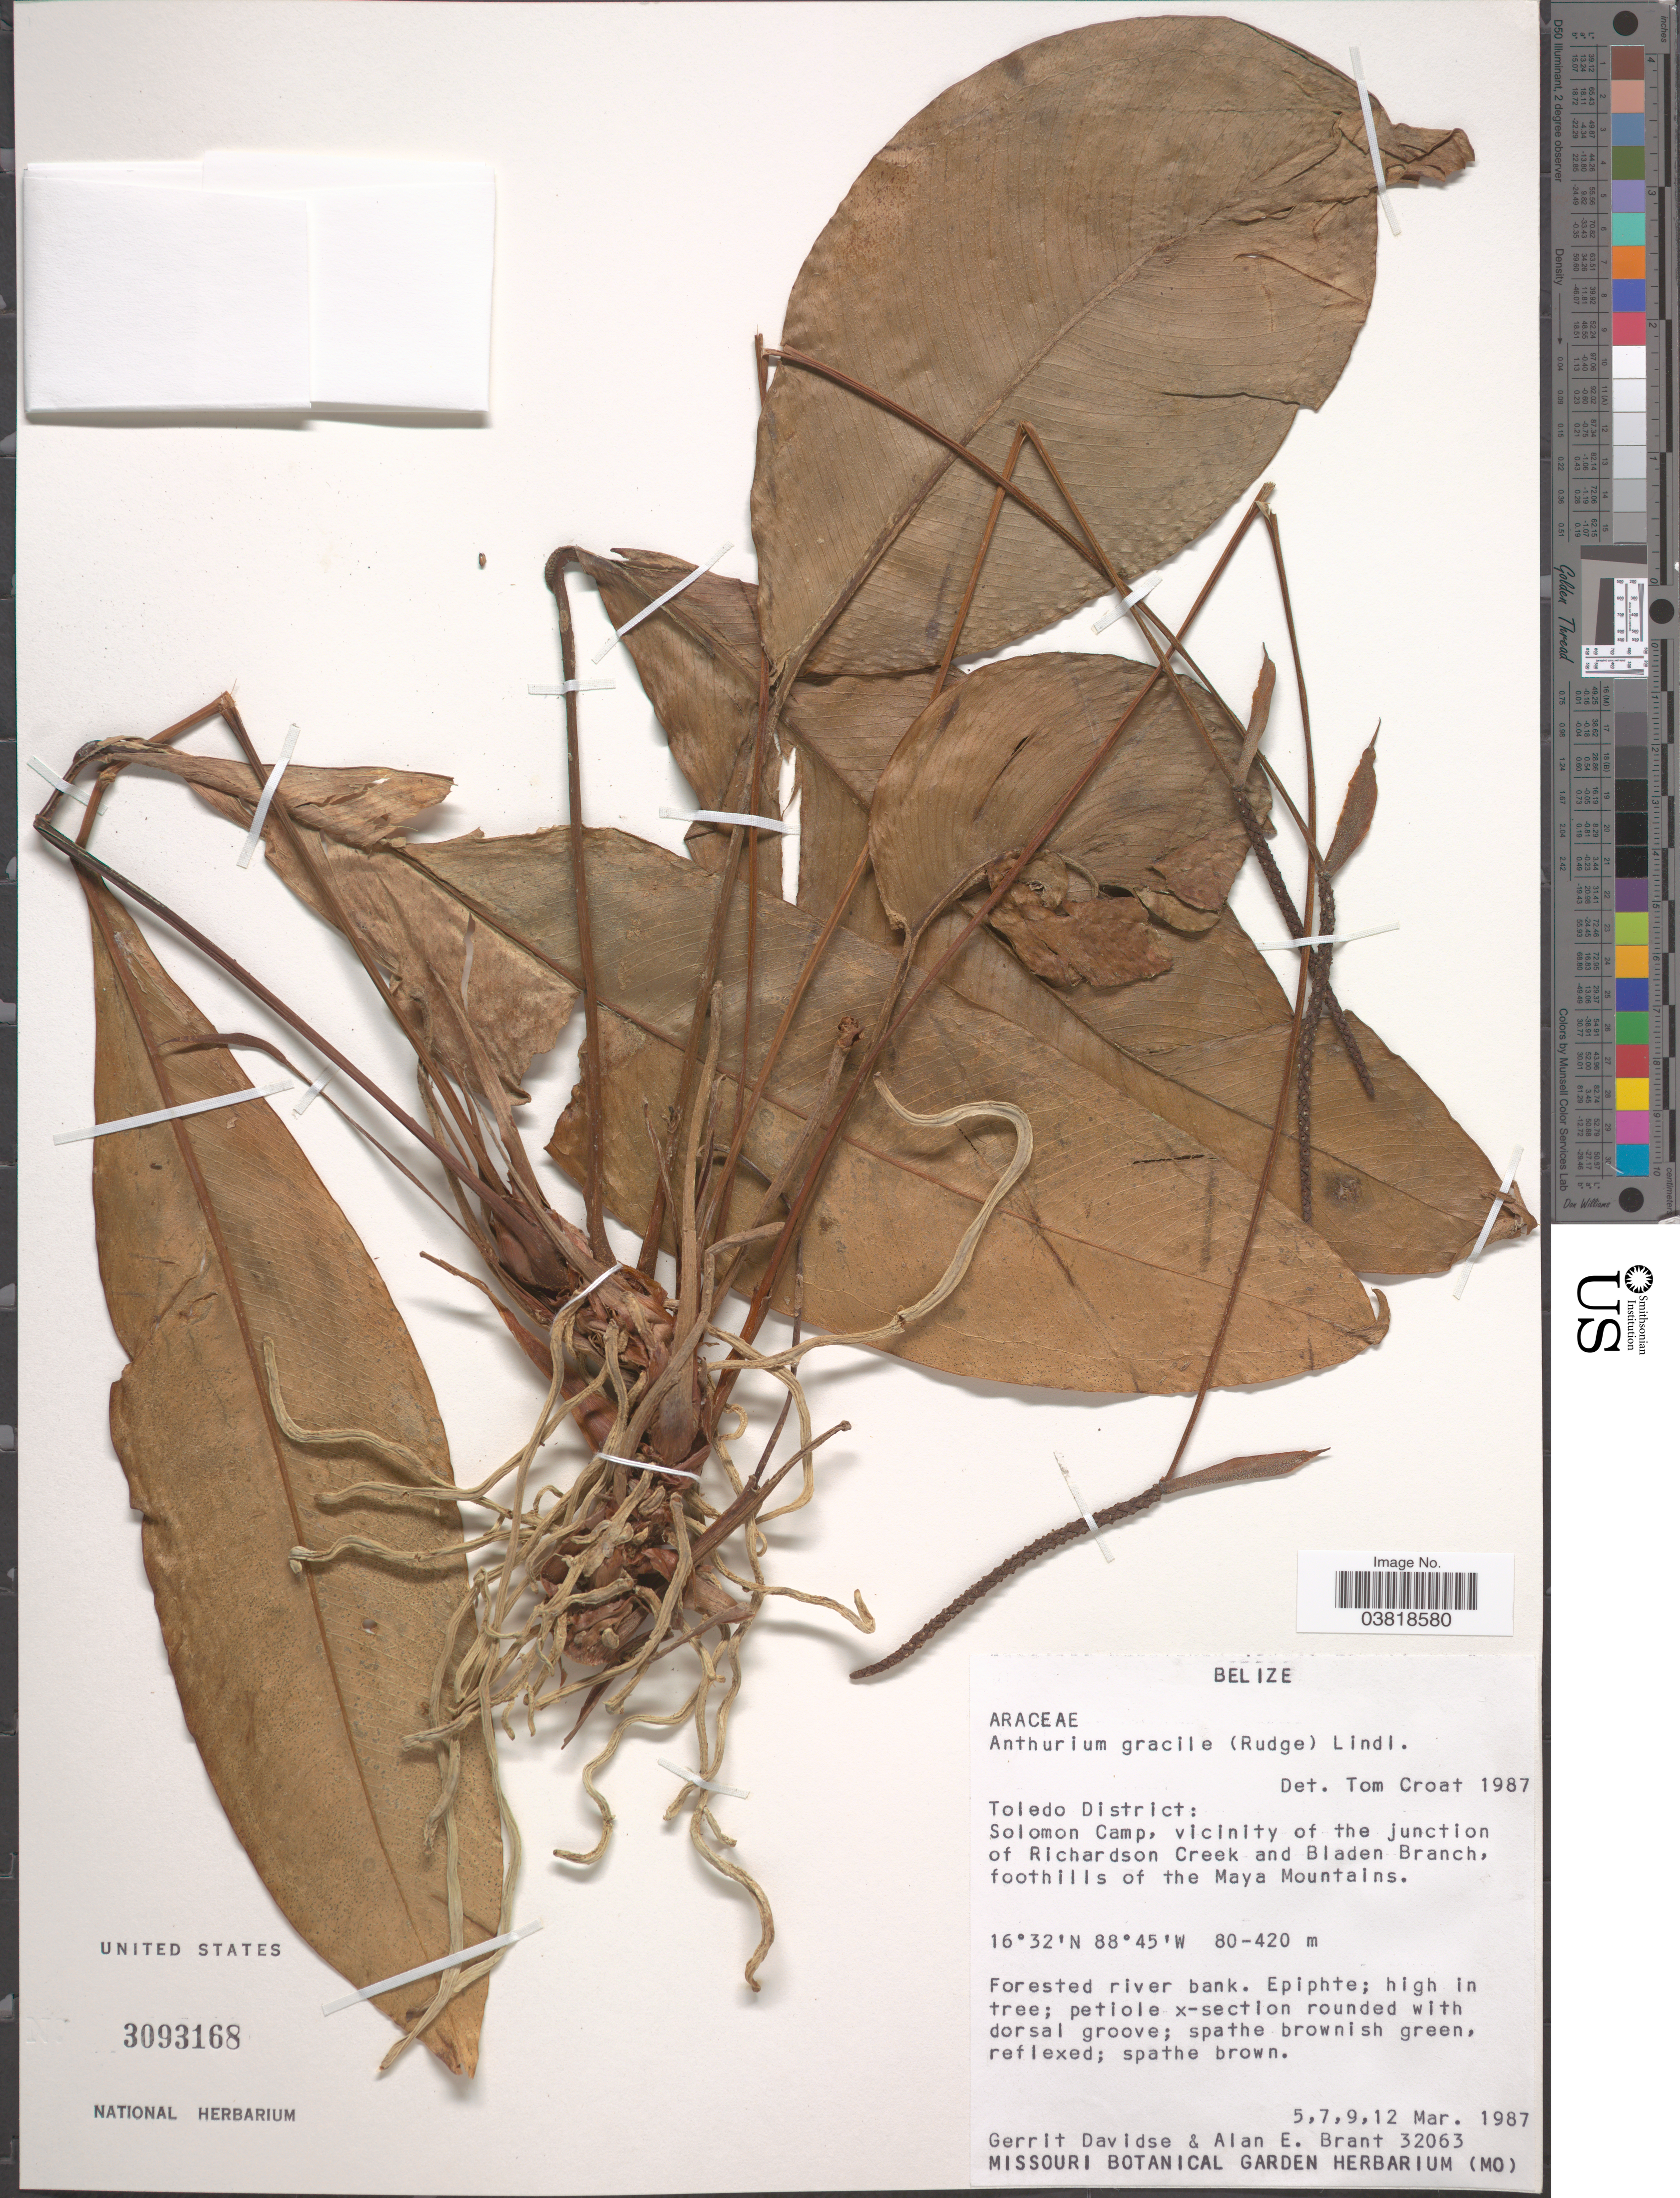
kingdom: Plantae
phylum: Tracheophyta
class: Liliopsida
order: Alismatales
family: Araceae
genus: Anthurium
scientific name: Anthurium gracile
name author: (Rudge) Schott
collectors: G. Davidse & A. Brant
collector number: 32063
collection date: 1987-03-05/1987-03-12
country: Belize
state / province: Toledo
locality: Toledo District: Solomon Camp, vicinity of the junction of Richardson Creek and Bladen Branch, foothills of the Maya Mountains.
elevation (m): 80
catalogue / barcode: US 3093168